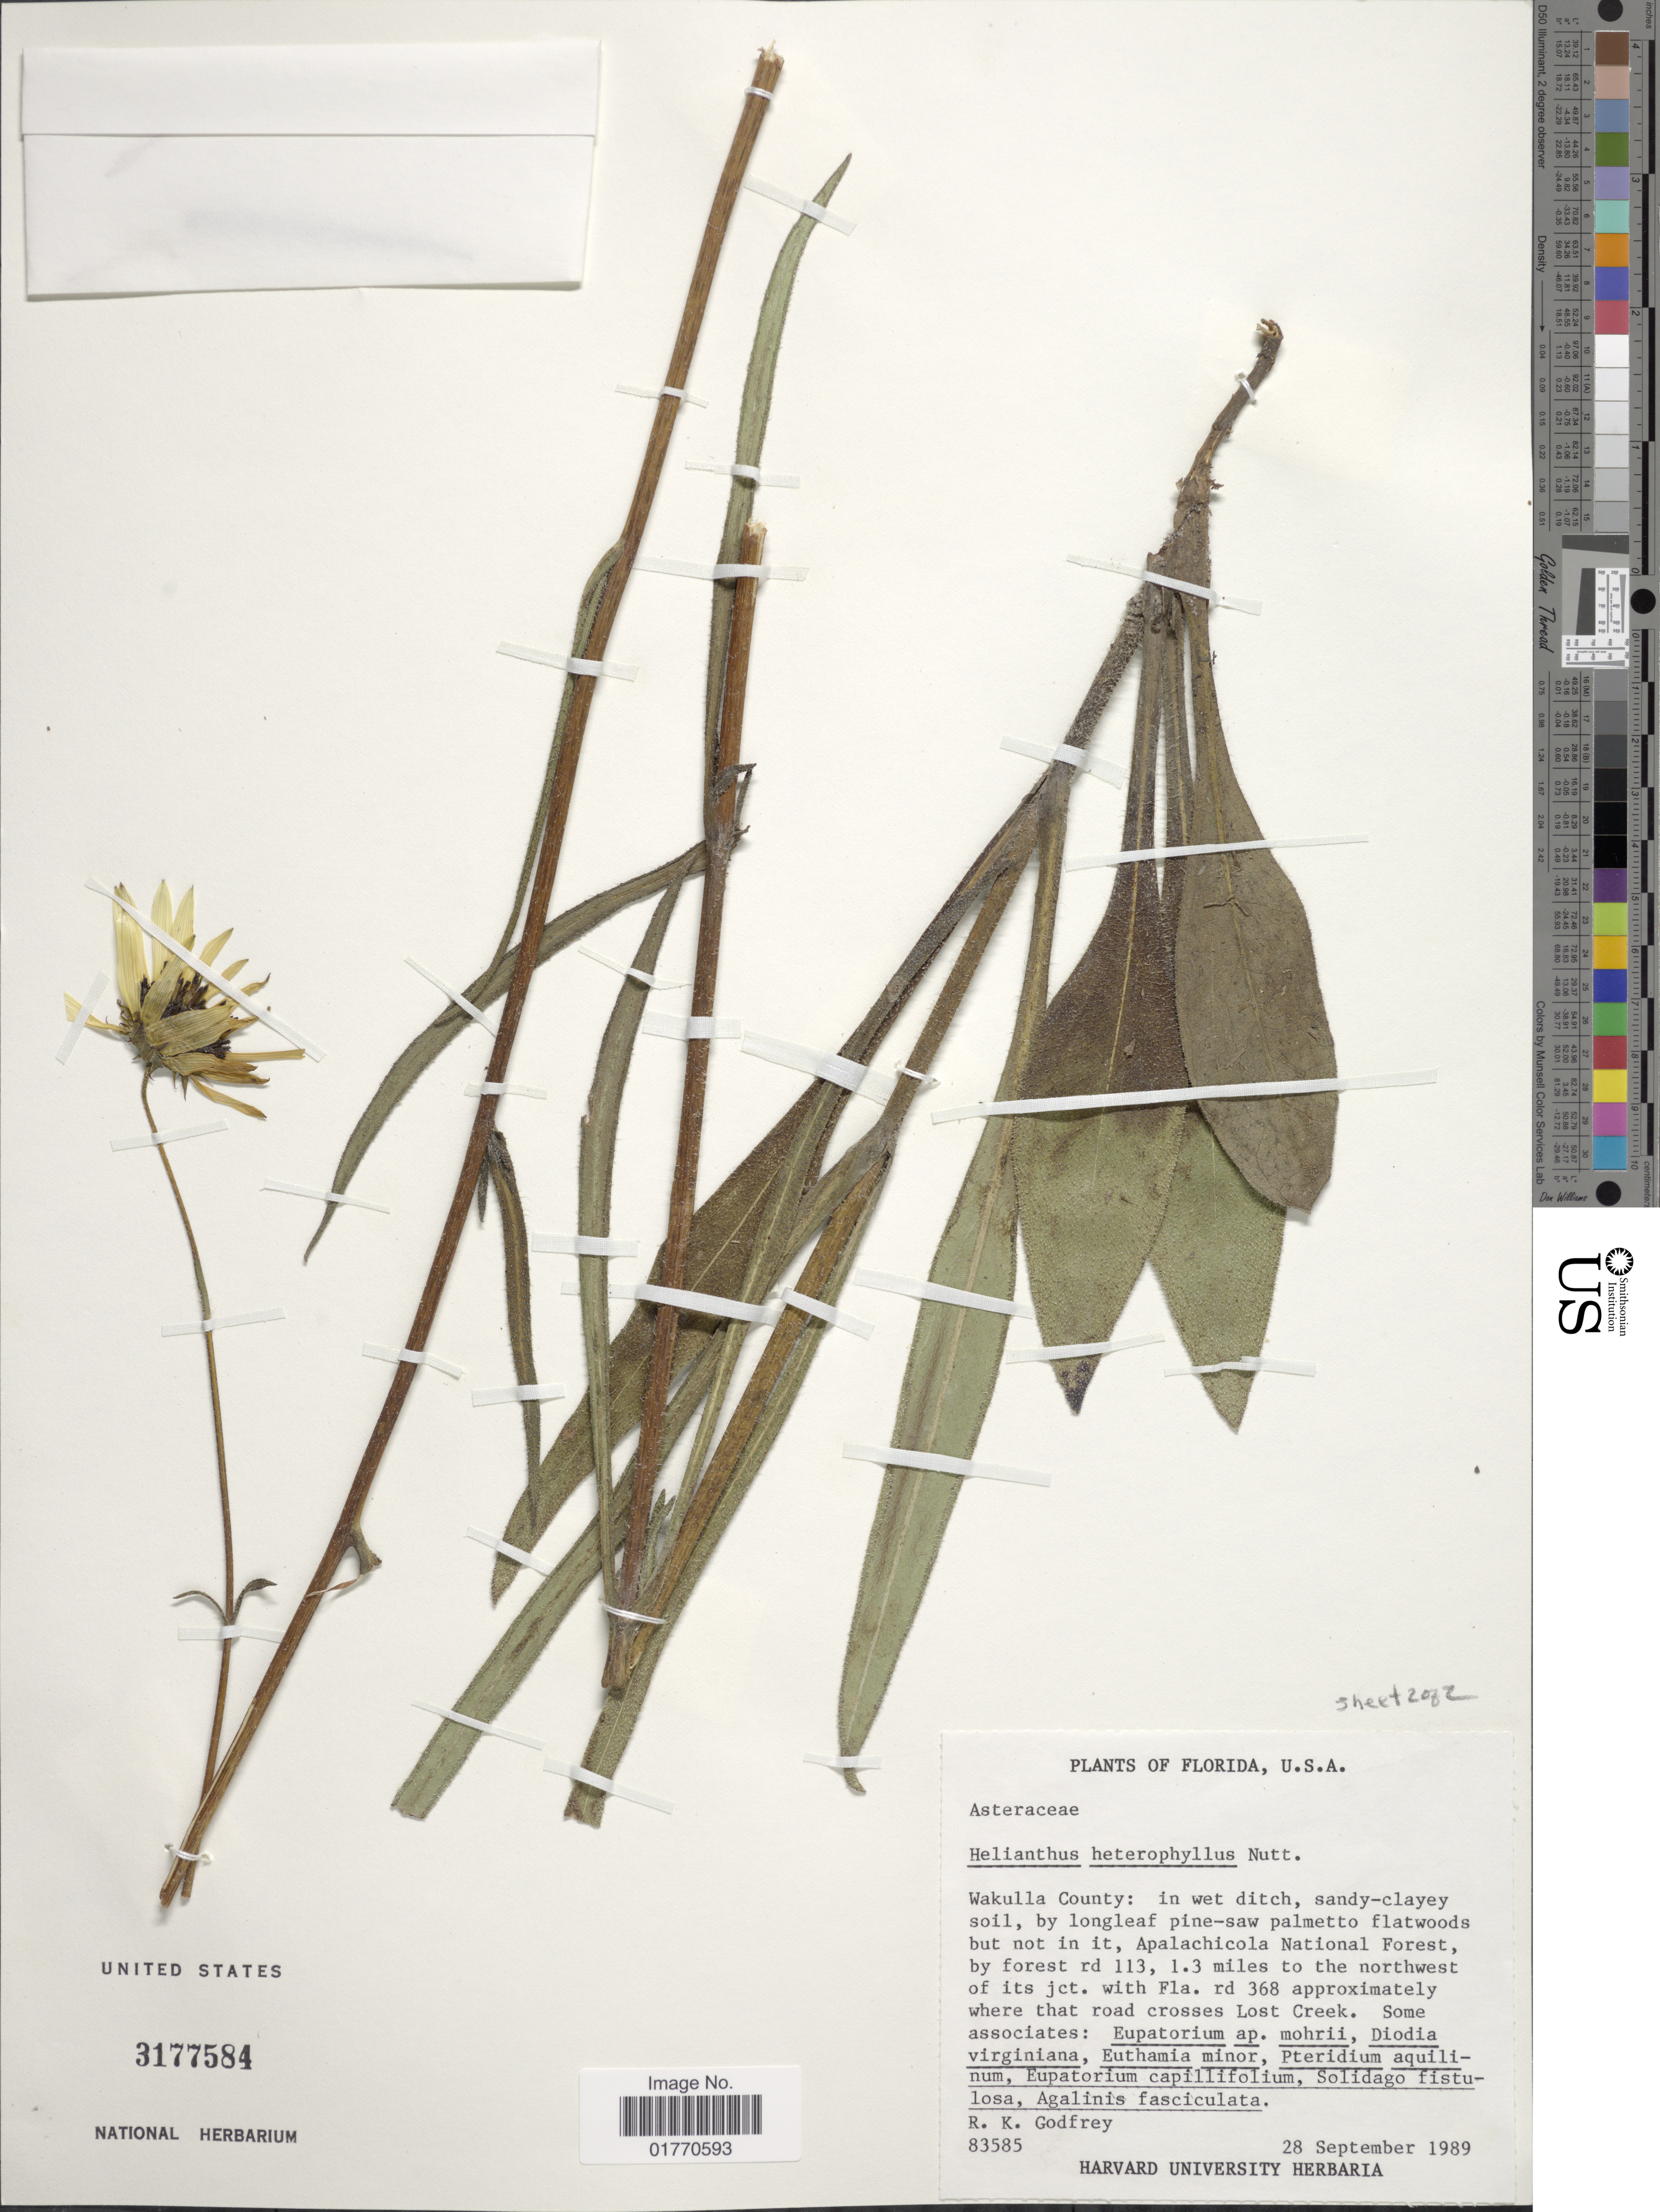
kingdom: Plantae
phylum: Tracheophyta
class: Magnoliopsida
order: Asterales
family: Asteraceae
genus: Helianthus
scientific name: Helianthus heterophyllus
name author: Nutt.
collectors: R. K. Godfrey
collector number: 83585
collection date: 1989-09-28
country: United States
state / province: Florida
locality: Wakulla County: By longleaf pine-saw palmetto flatwoods nut not in it, Apalachicola National Forest, by forest rd 113, 1.3 miles to the northwest of its jct, with Fla. rd 368 approximately whr that road crosses Lost Creek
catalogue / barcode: US 3177584